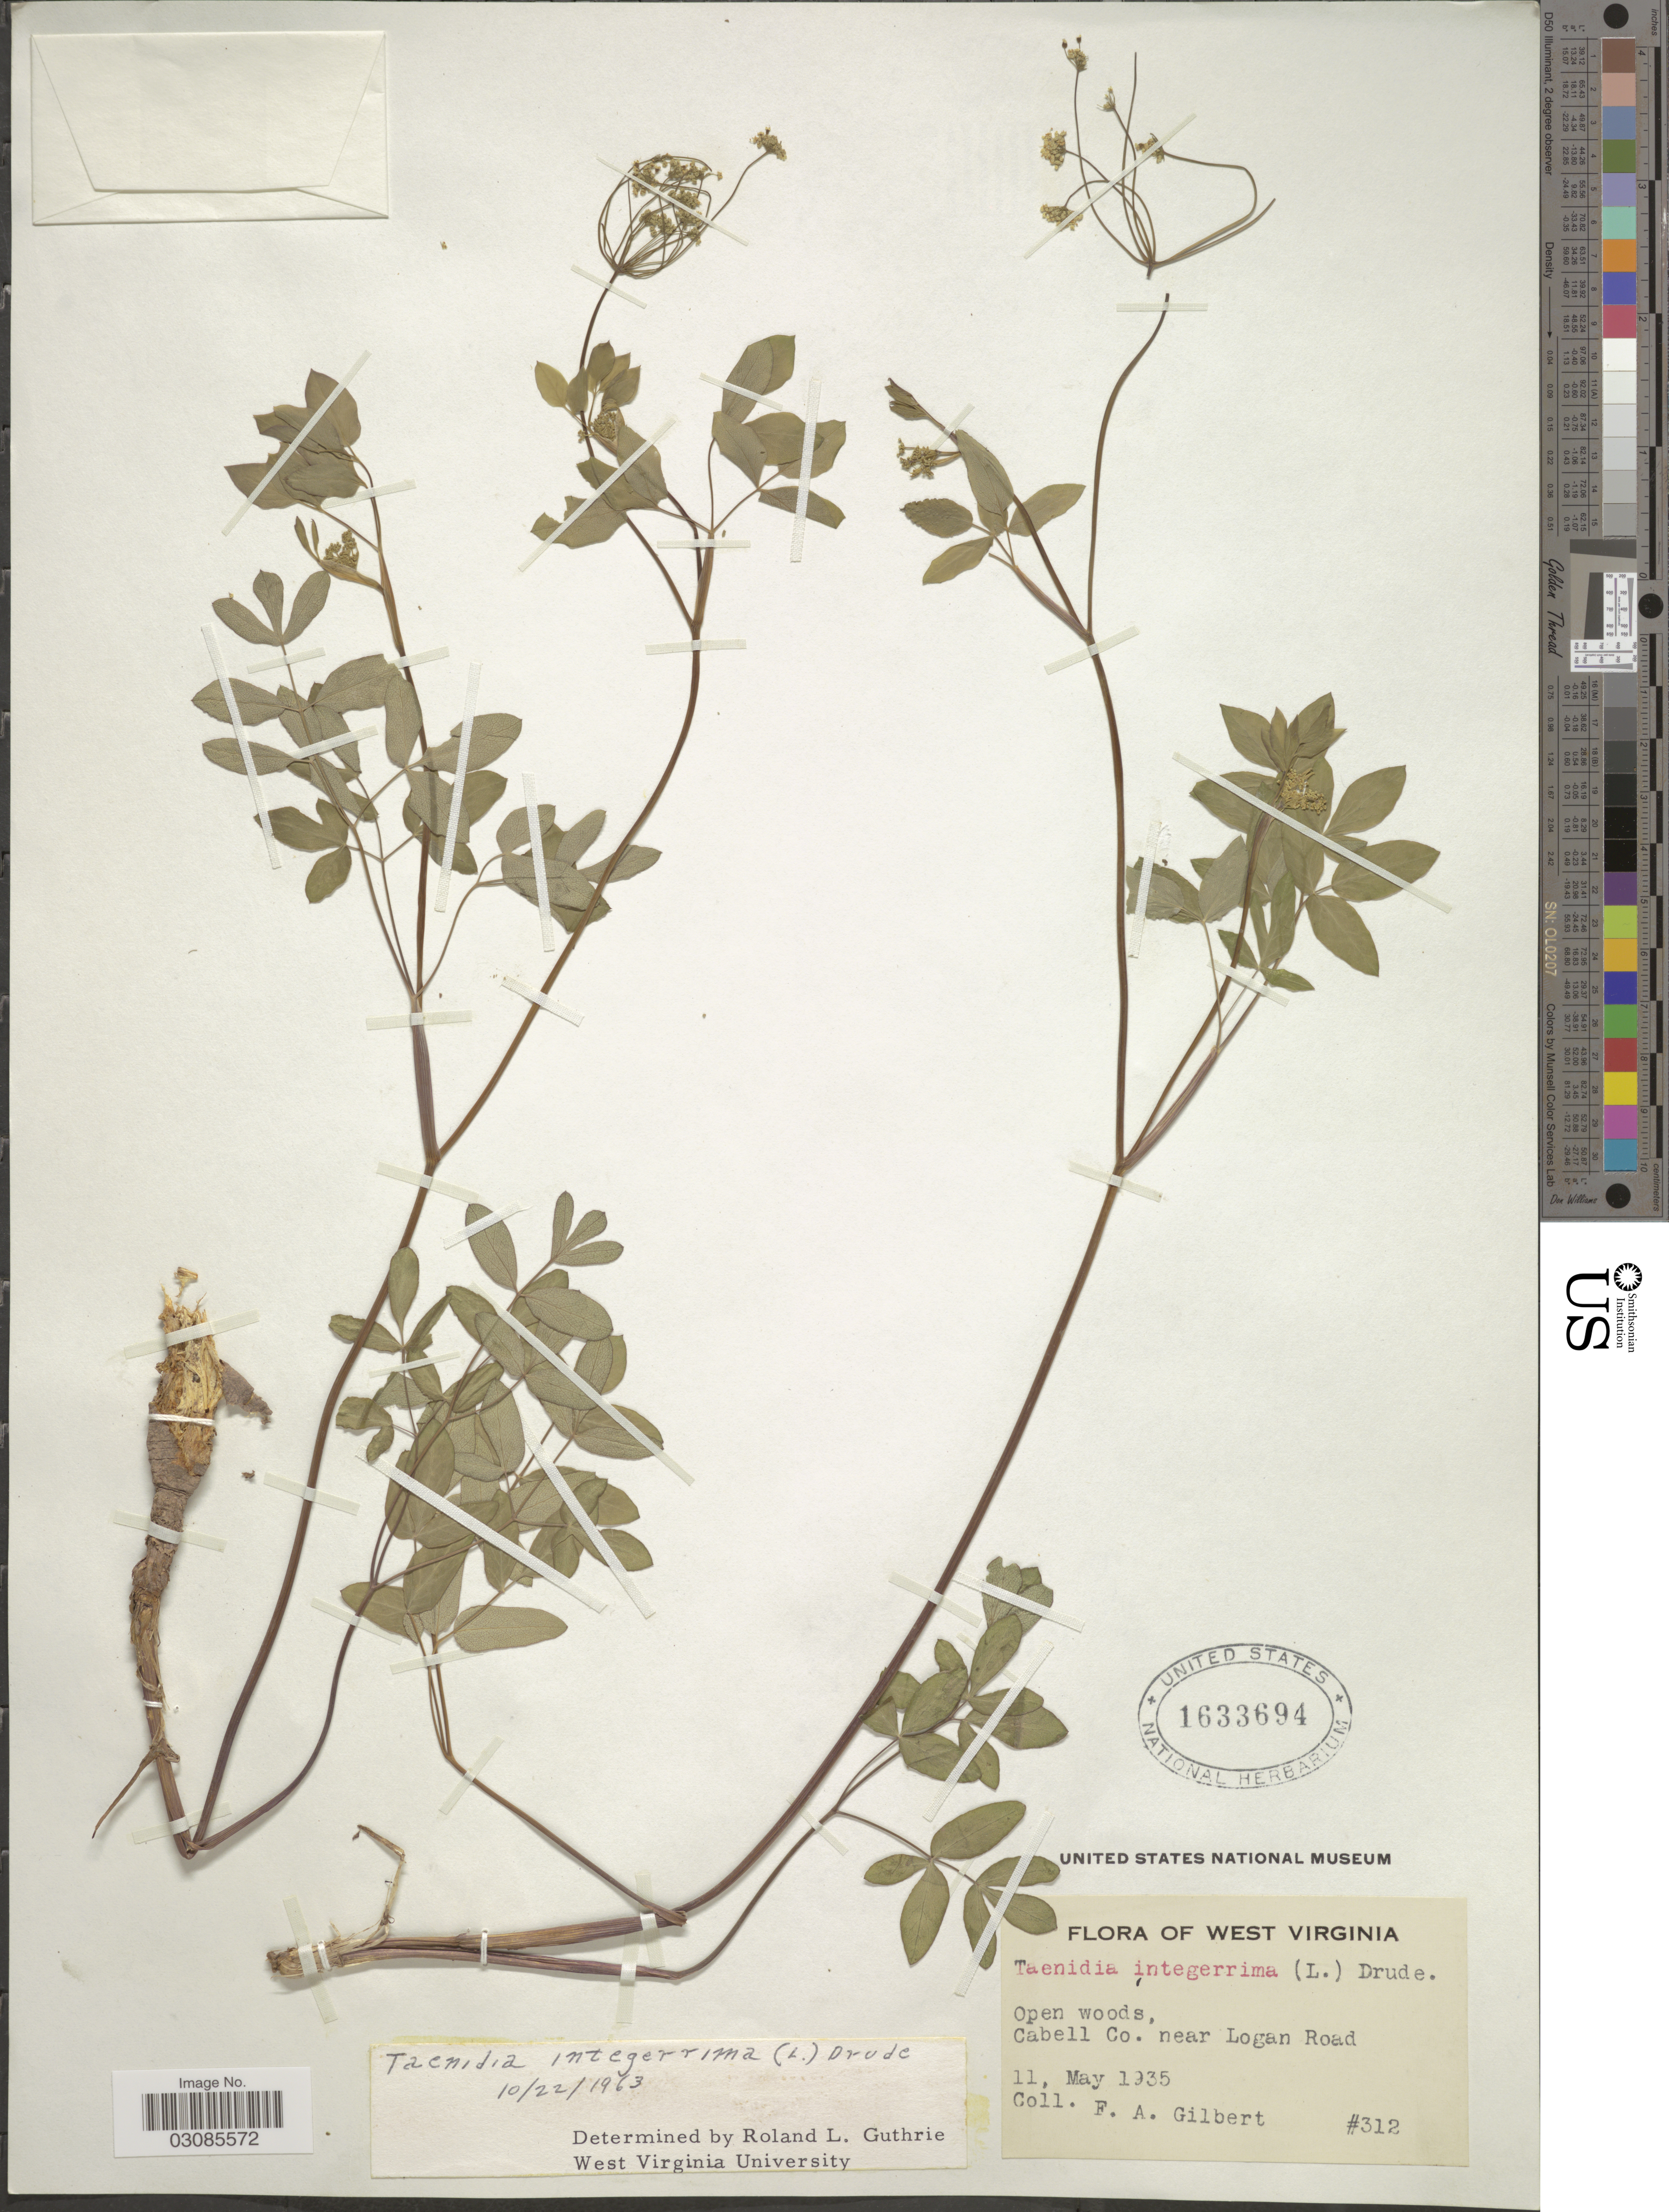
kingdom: Plantae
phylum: Tracheophyta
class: Magnoliopsida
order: Apiales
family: Apiaceae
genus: Taenidia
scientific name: Taenidia integerrima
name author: (L.) Drude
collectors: F. A. Gilbert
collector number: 312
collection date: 1935-05-11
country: United States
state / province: West Virginia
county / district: Cabell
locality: Cabell Co. near Logan Road.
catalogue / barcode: US 1633694